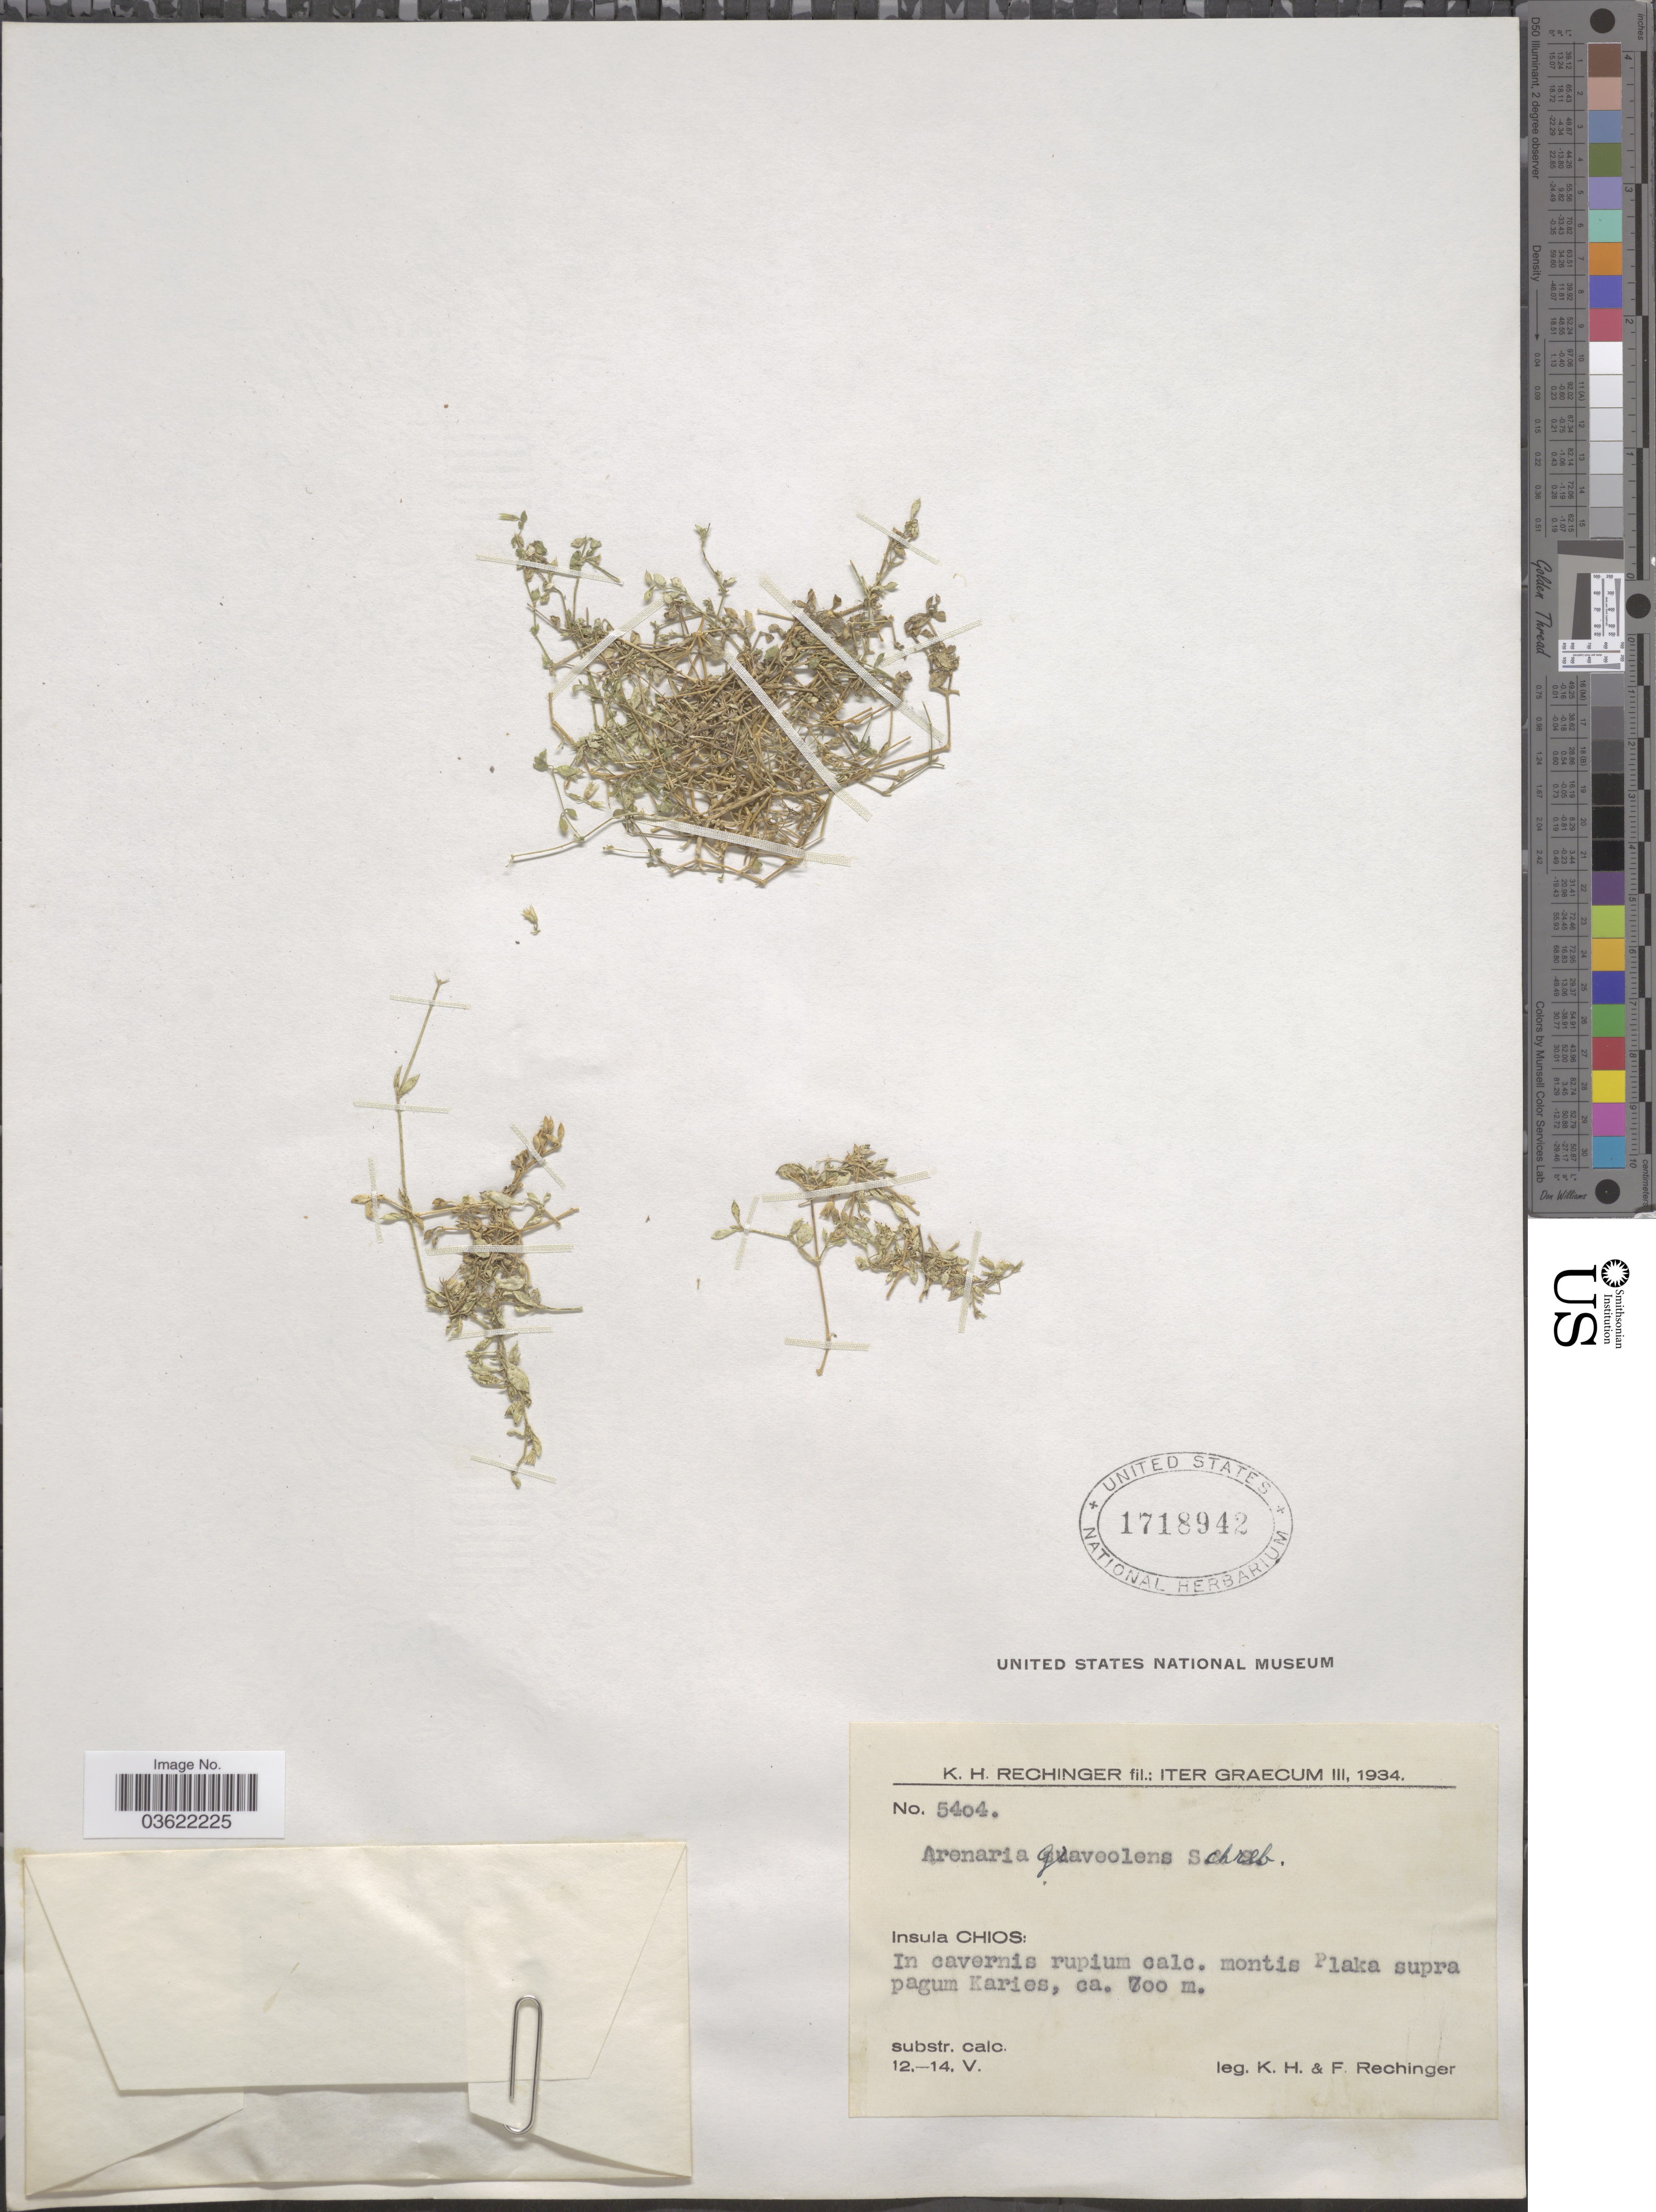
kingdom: Plantae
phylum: Tracheophyta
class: Magnoliopsida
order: Caryophyllales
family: Caryophyllaceae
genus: Arenaria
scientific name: Arenaria graveolens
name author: Schreb.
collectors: K. H. Rechinger & F. Rechinger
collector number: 5404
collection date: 1934-05-12/1934-05-14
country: Greece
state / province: North Aegean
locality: Graecum. Insula Chios: In cavernis rupium calc. montis Plaka supra pagum Karies.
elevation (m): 700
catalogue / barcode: US 1718942